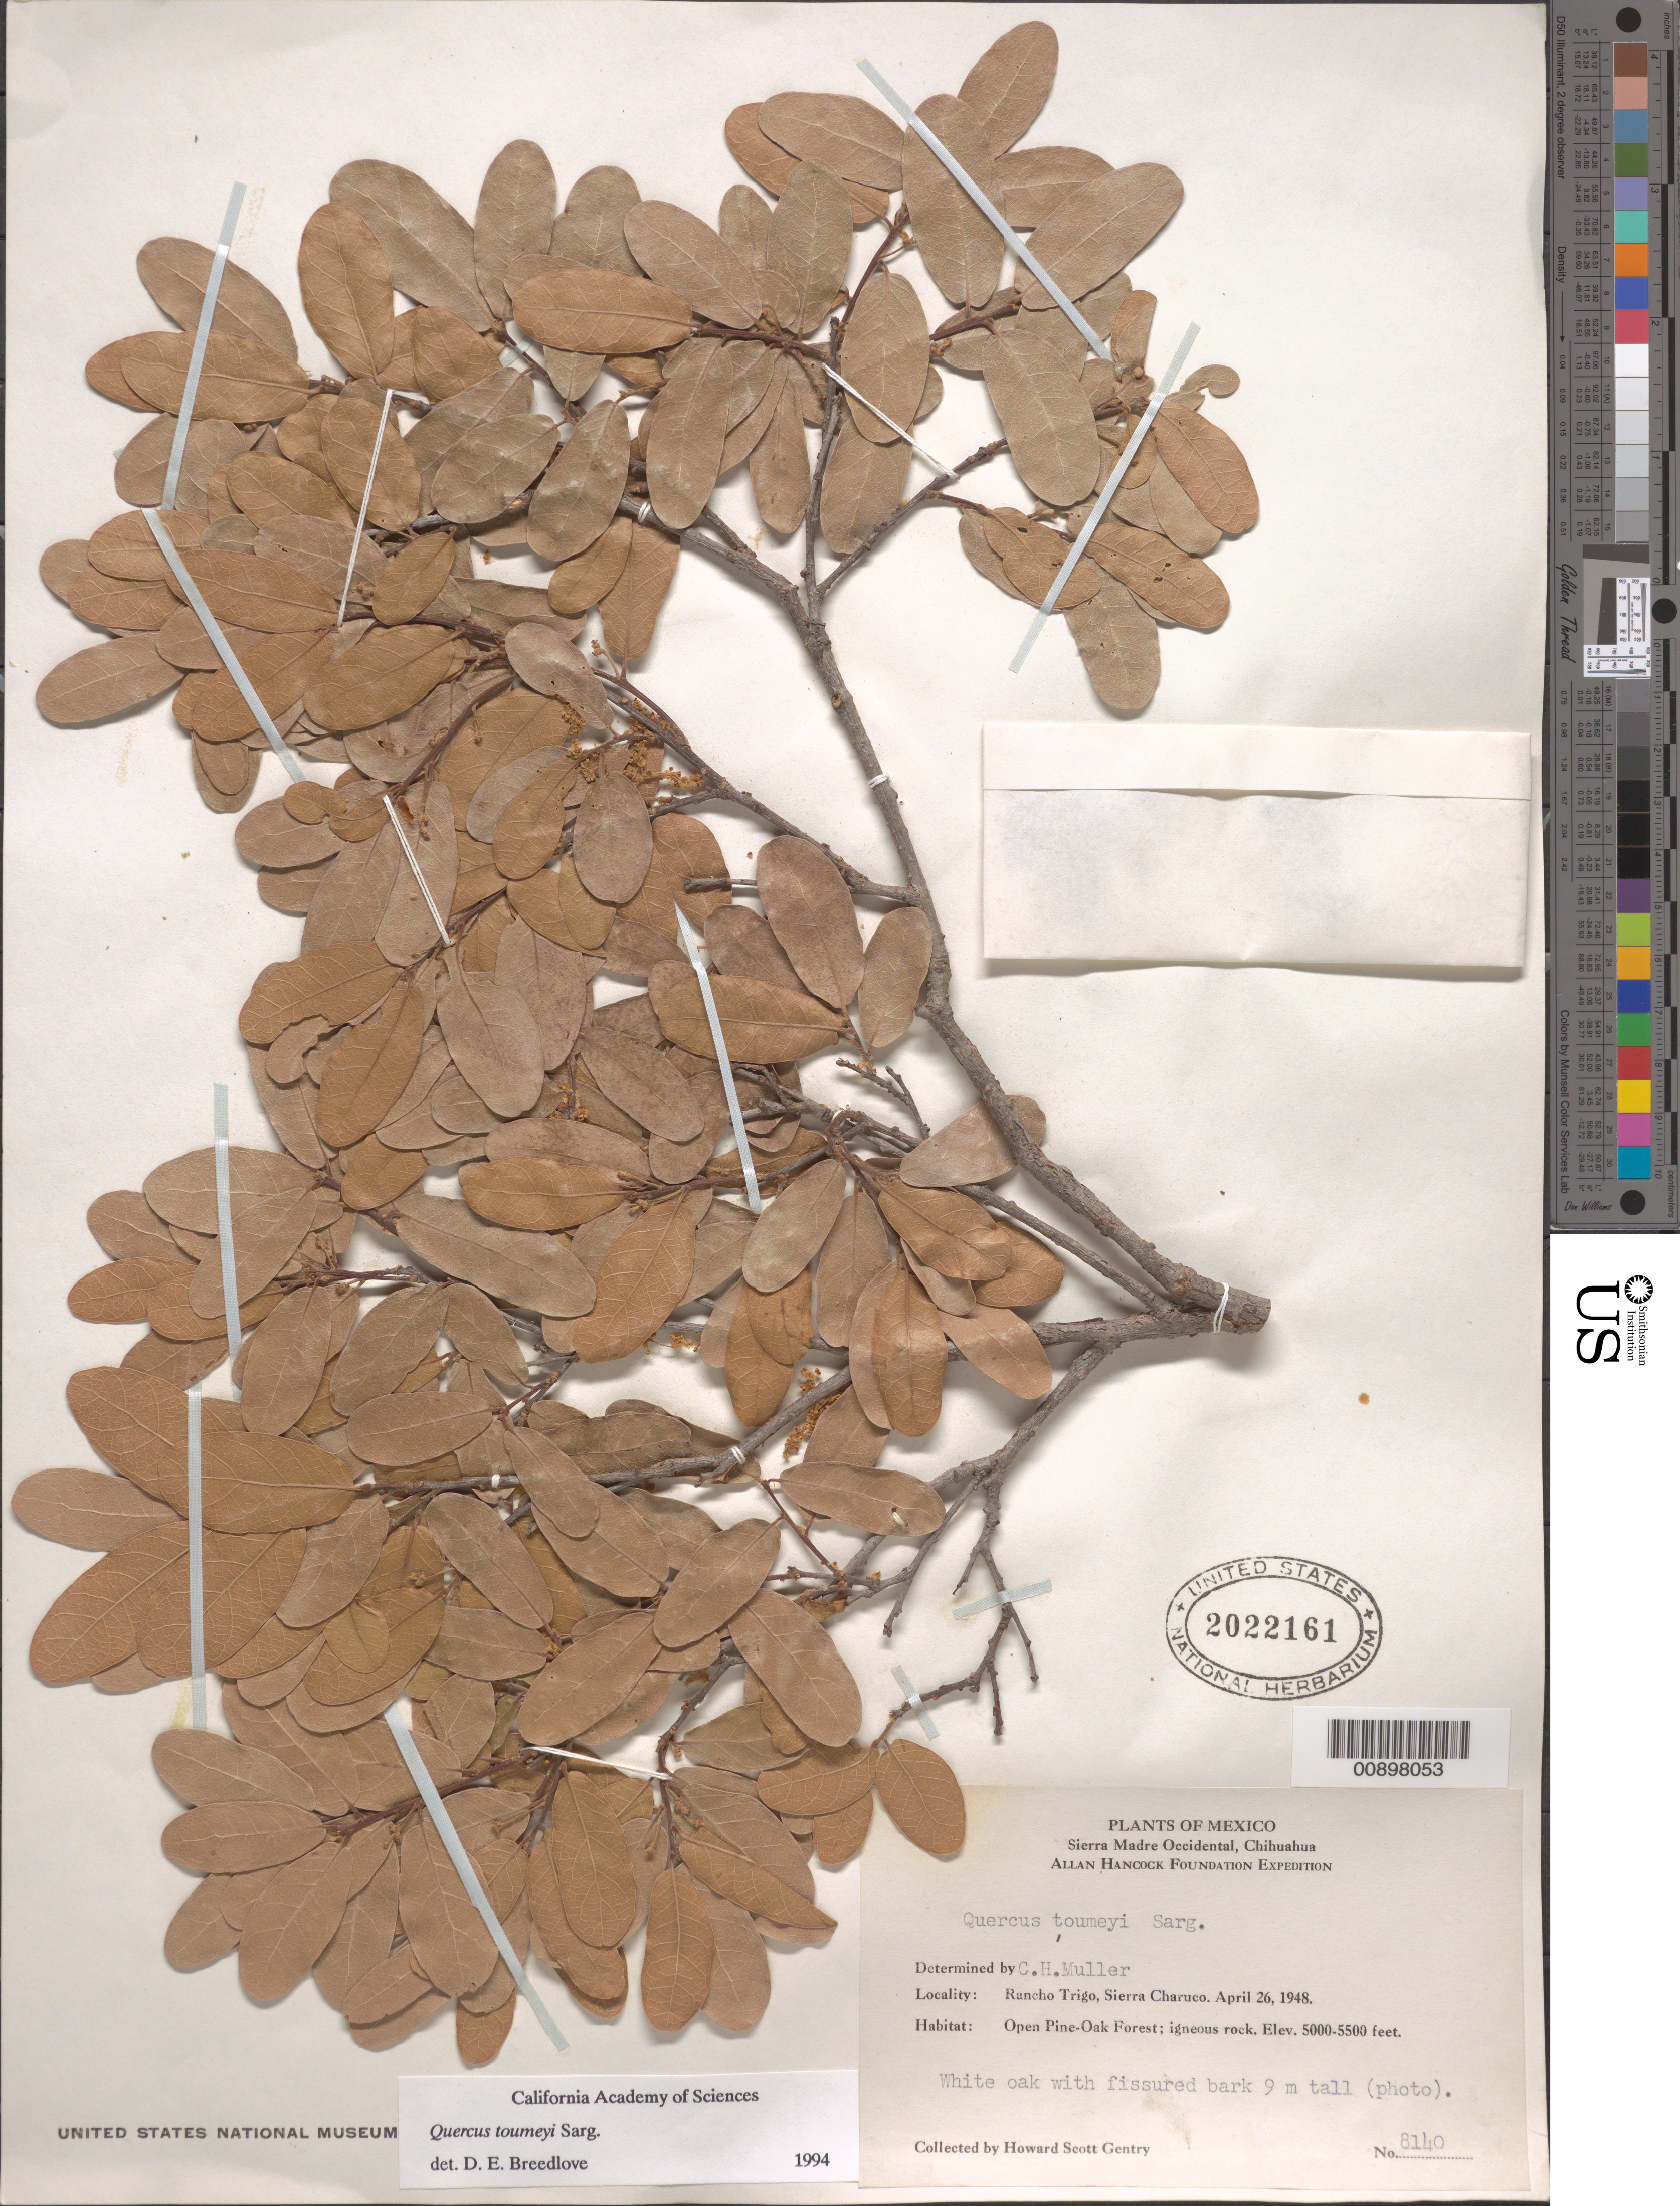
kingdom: Plantae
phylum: Tracheophyta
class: Magnoliopsida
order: Fagales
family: Fagaceae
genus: Quercus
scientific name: Quercus toumeyi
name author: Sarg.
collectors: H. S. Gentry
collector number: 8140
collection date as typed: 26 Apr 1948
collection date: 1948-04-26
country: Mexico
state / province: Chihuahua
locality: Rancho Trigo, Sierra Charuco. Sierra Madre Occidental, Chihuahua.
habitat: Open Pine-Oak Forest; igneous rock.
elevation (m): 1524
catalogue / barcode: US 2022161